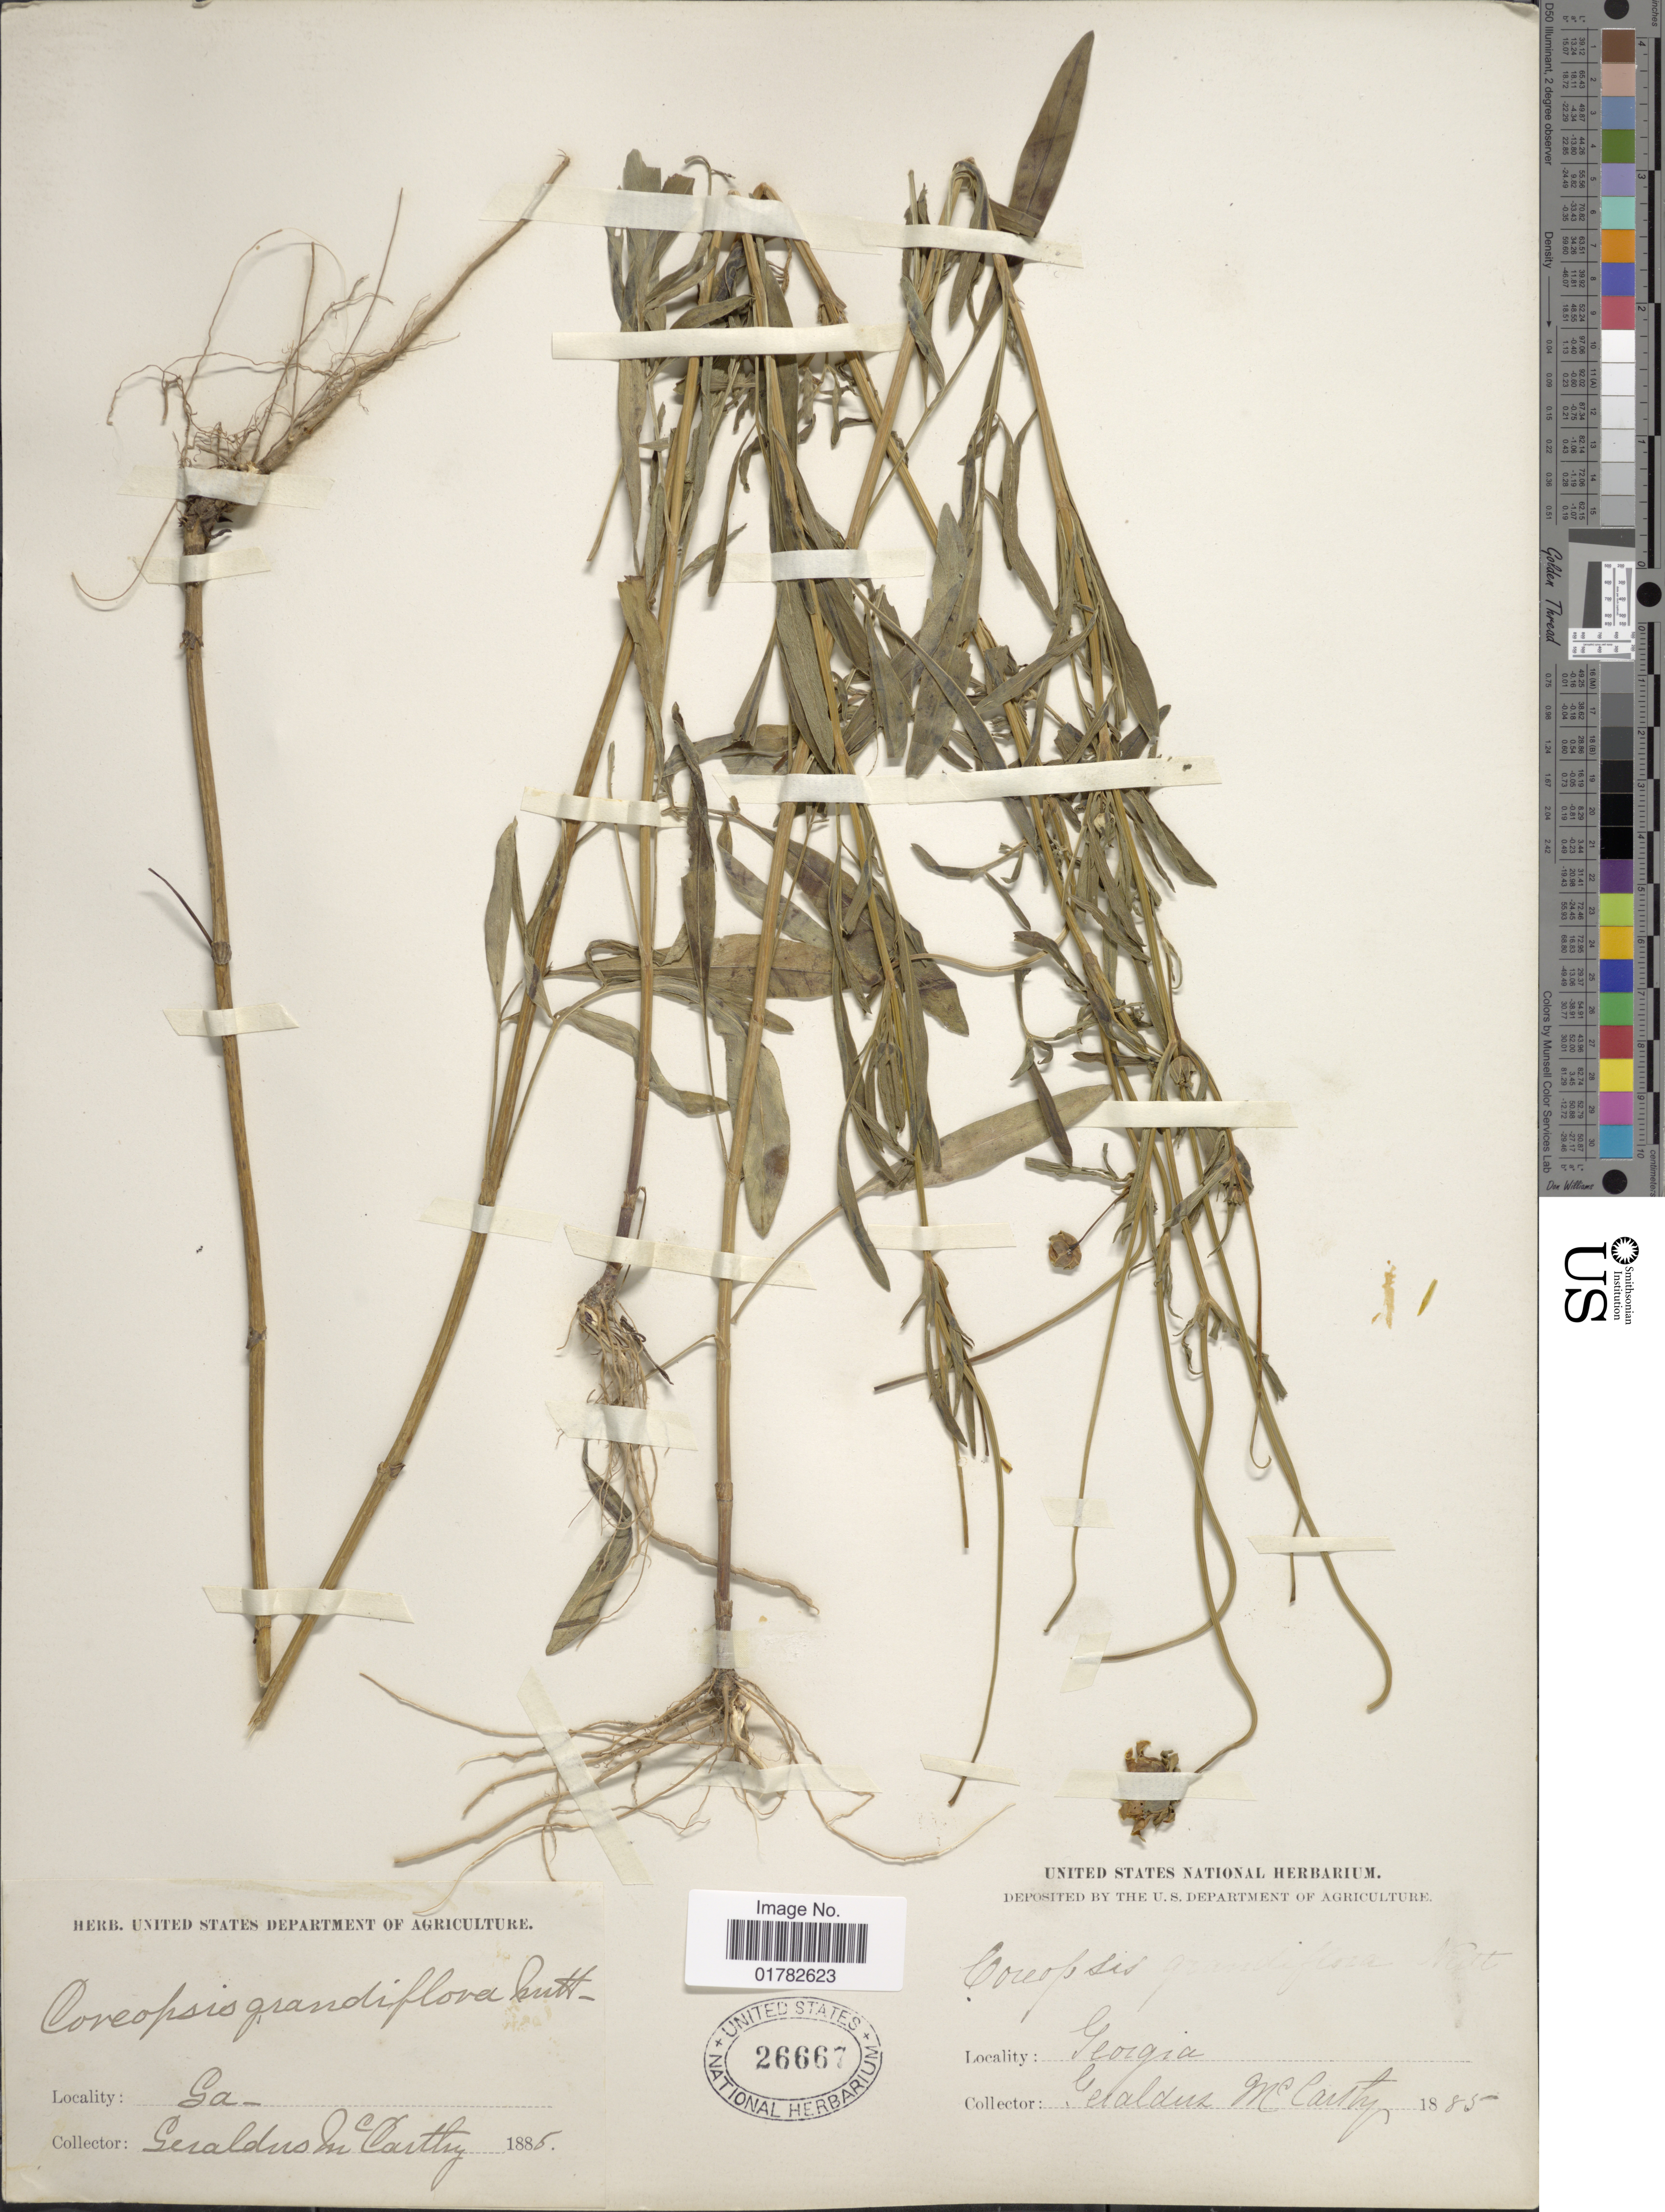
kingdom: Plantae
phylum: Tracheophyta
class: Magnoliopsida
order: Asterales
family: Asteraceae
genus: Coreopsis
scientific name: Coreopsis grandiflora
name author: Nutt.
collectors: M. McCarthy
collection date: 1885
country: United States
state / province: Georgia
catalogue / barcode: US 26667